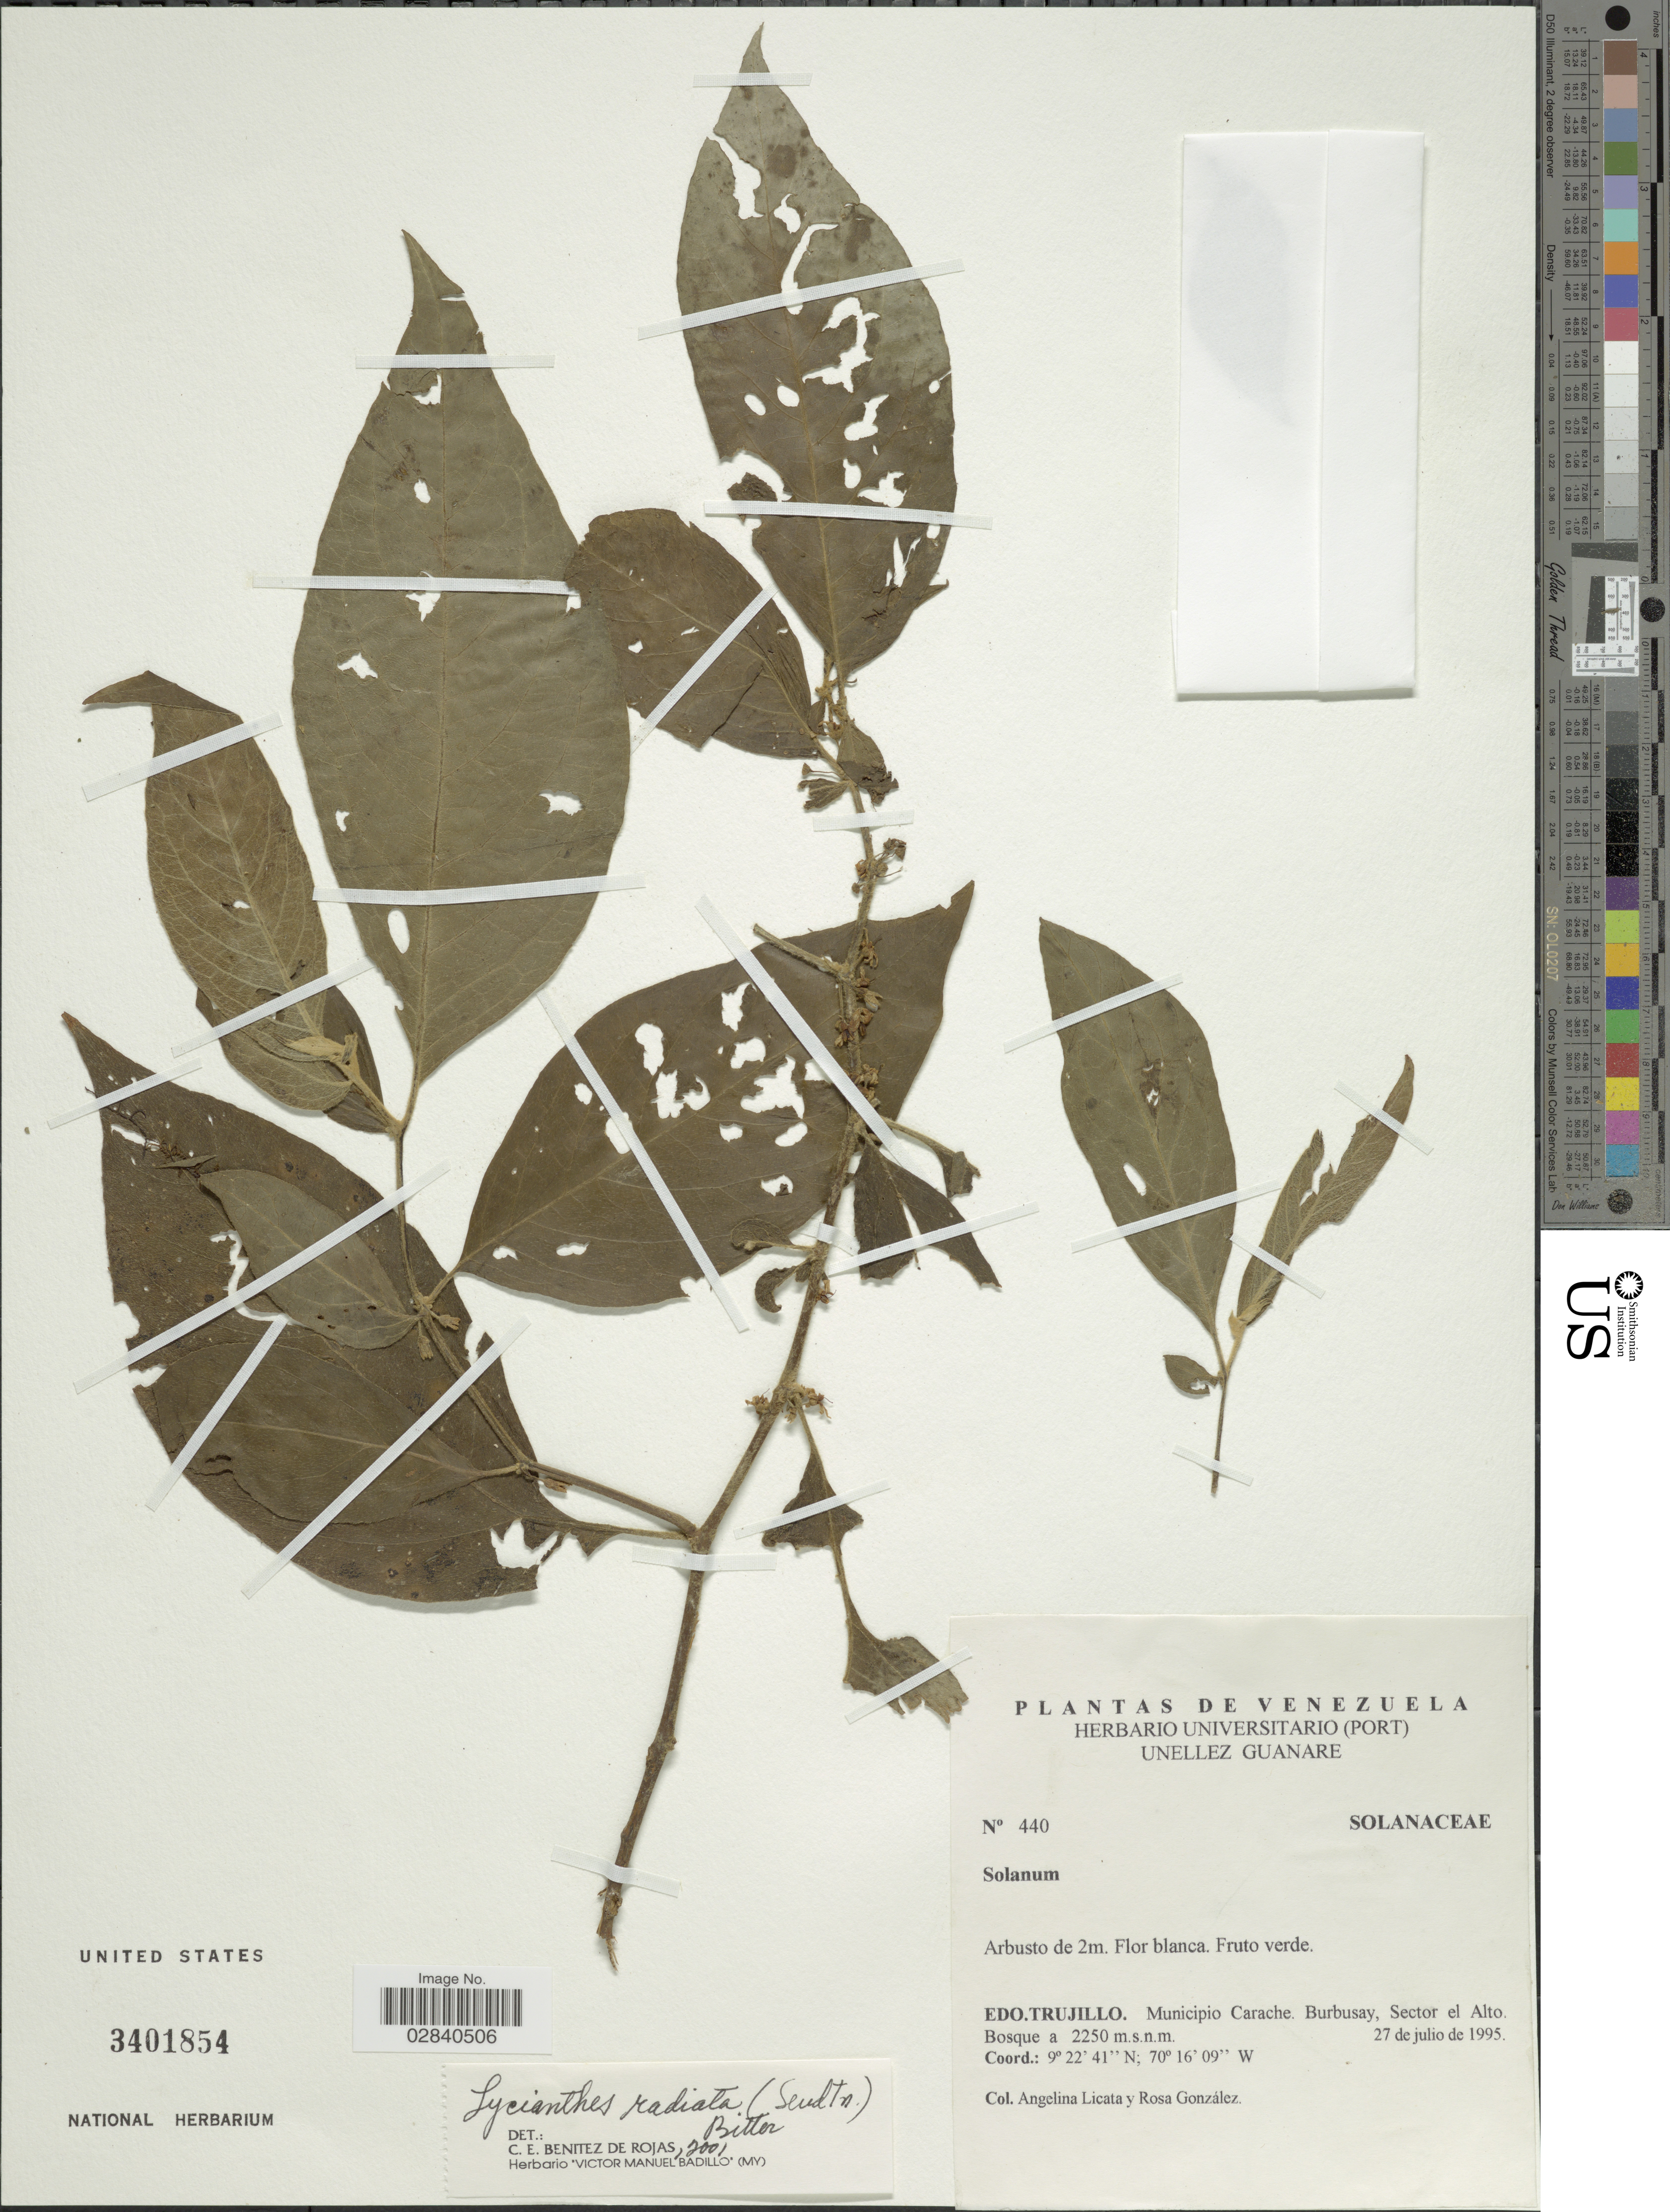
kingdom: Plantae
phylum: Tracheophyta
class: Magnoliopsida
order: Solanales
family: Solanaceae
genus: Lycianthes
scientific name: Lycianthes radiata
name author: (Sendtn.) Bitter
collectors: A. Licata & R. González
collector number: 440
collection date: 1995-07-27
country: Venezuela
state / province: Trujillo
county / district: Carache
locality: Burbusay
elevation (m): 2250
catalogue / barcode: US 3401854